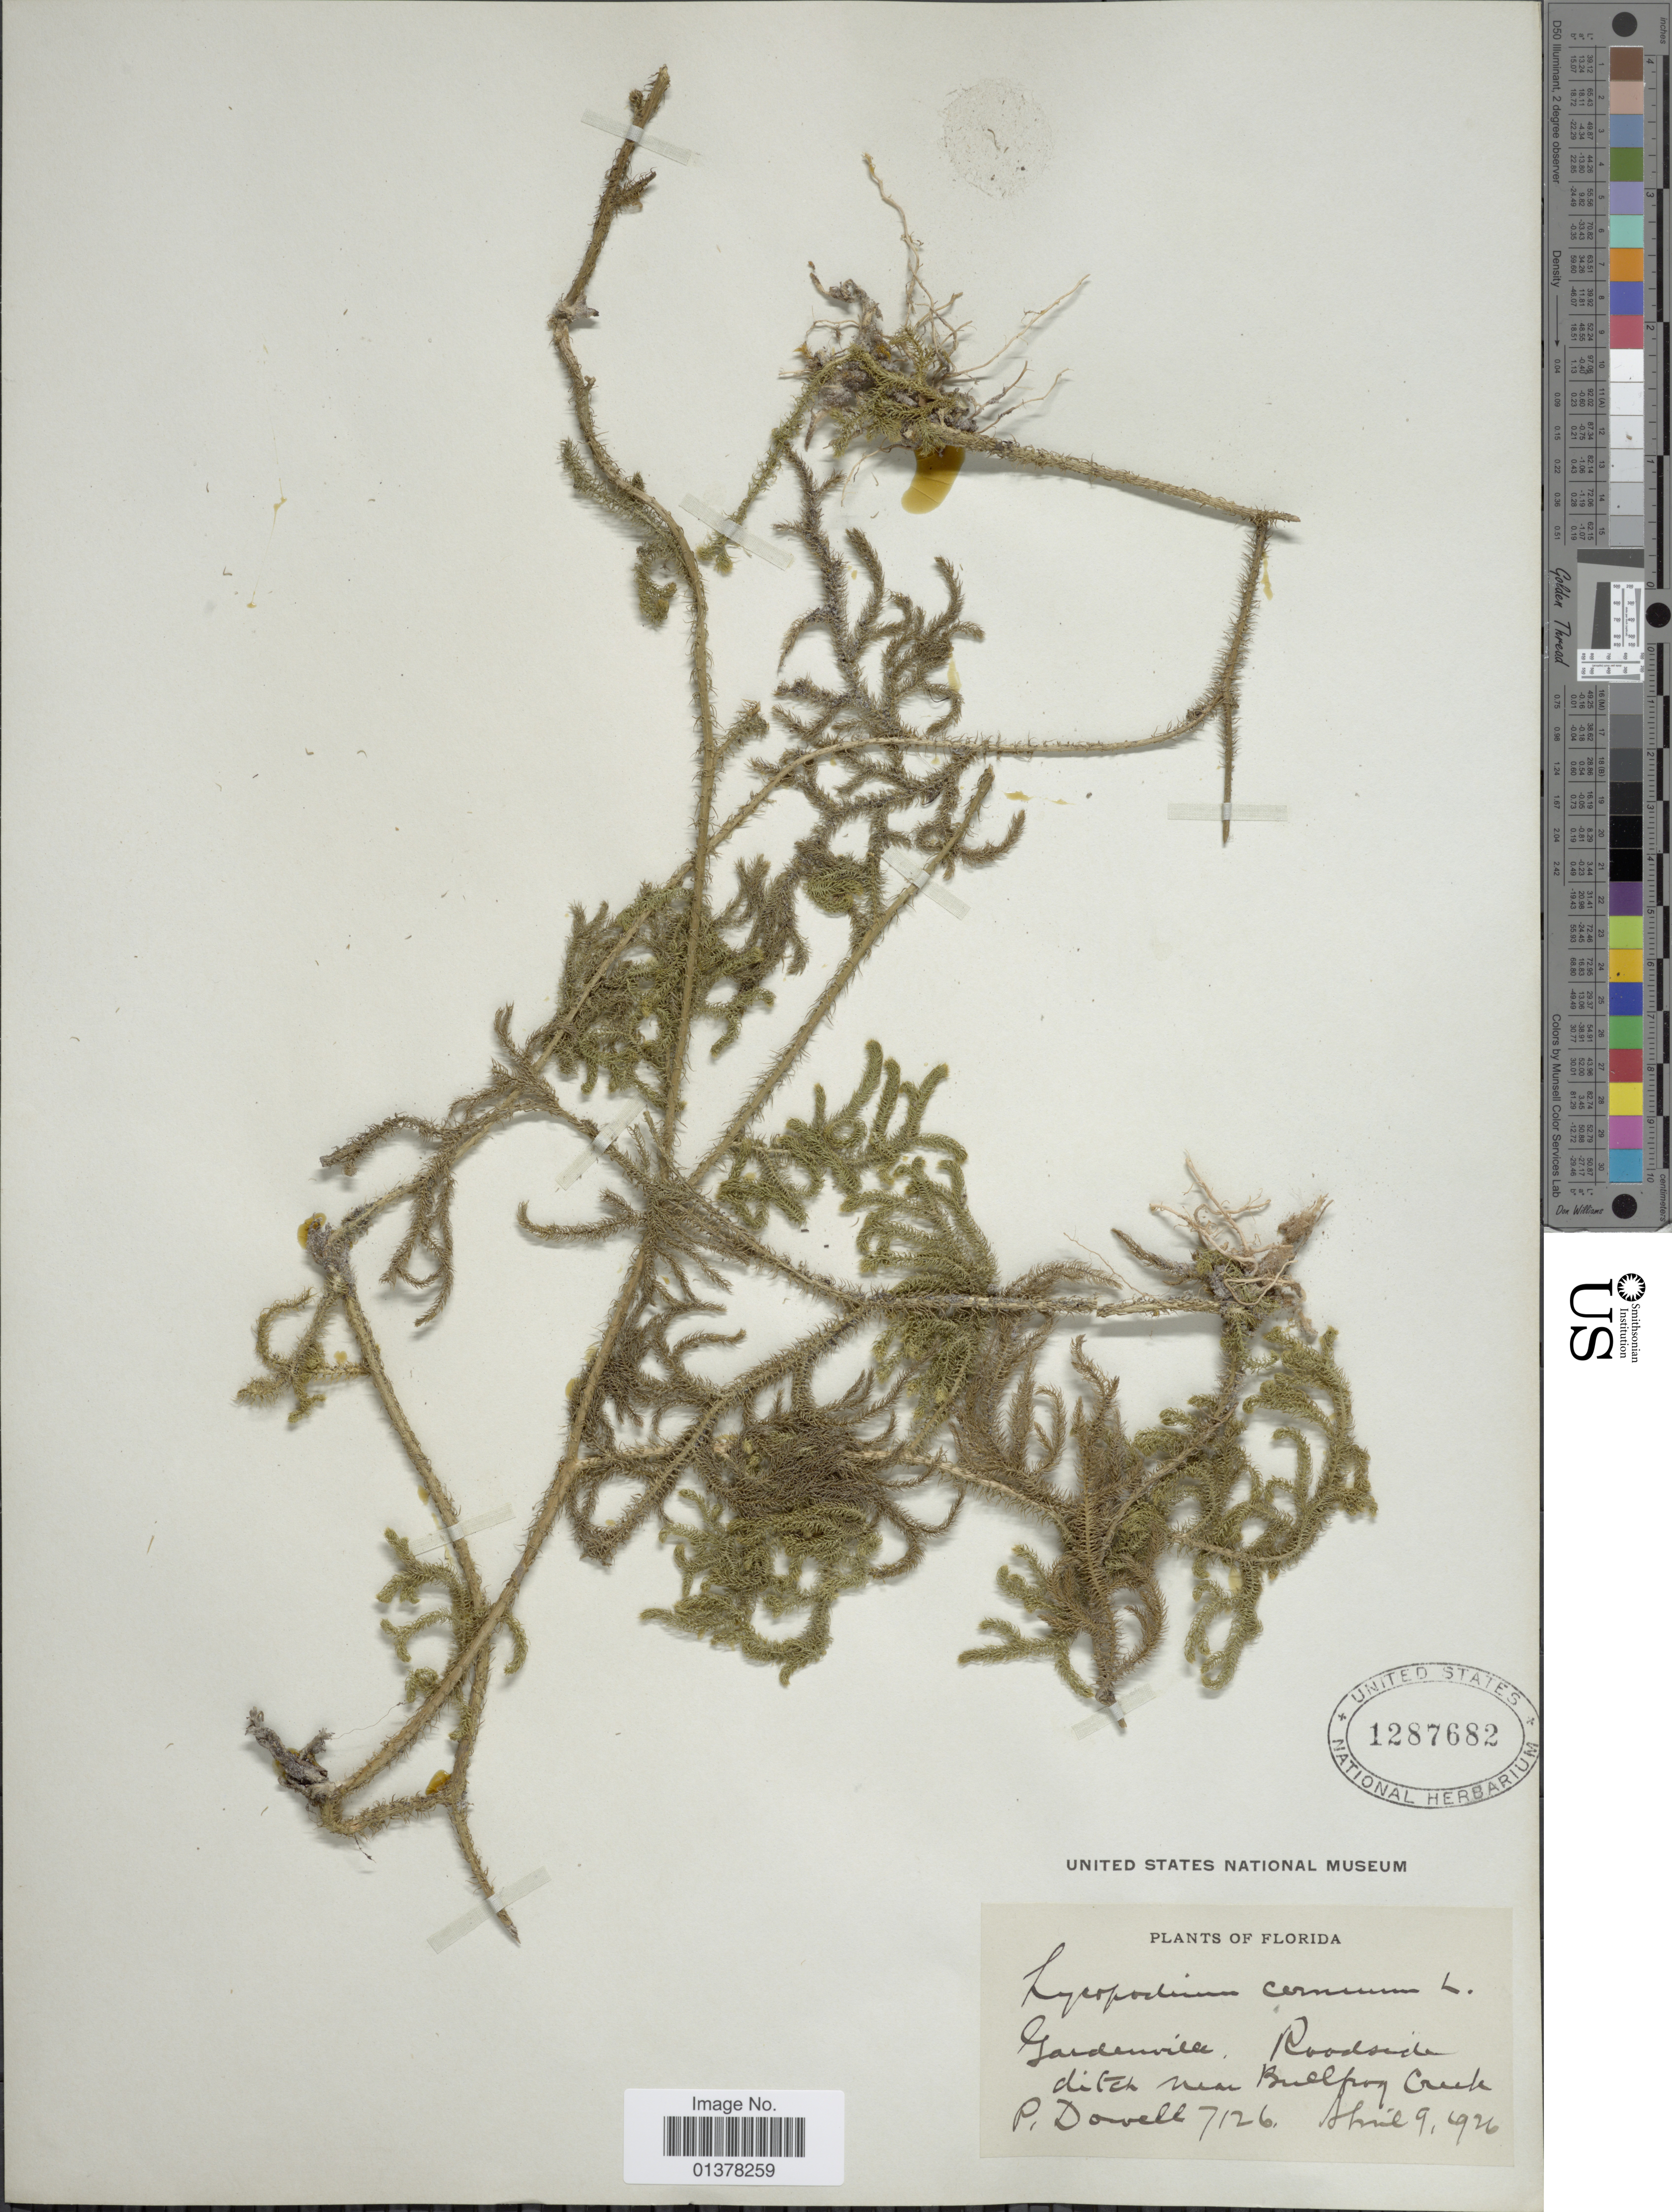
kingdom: Plantae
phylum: Tracheophyta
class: Lycopodiopsida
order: Lycopodiales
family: Lycopodiaceae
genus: Palhinhaea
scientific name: Palhinhaea cernua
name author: (L.) Vasc. & Franco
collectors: P. Dowell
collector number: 7126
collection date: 1926-04-09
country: United States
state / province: Florida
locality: Gardenville, roadside ditch near Bullfrog Creek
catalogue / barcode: US 1287682